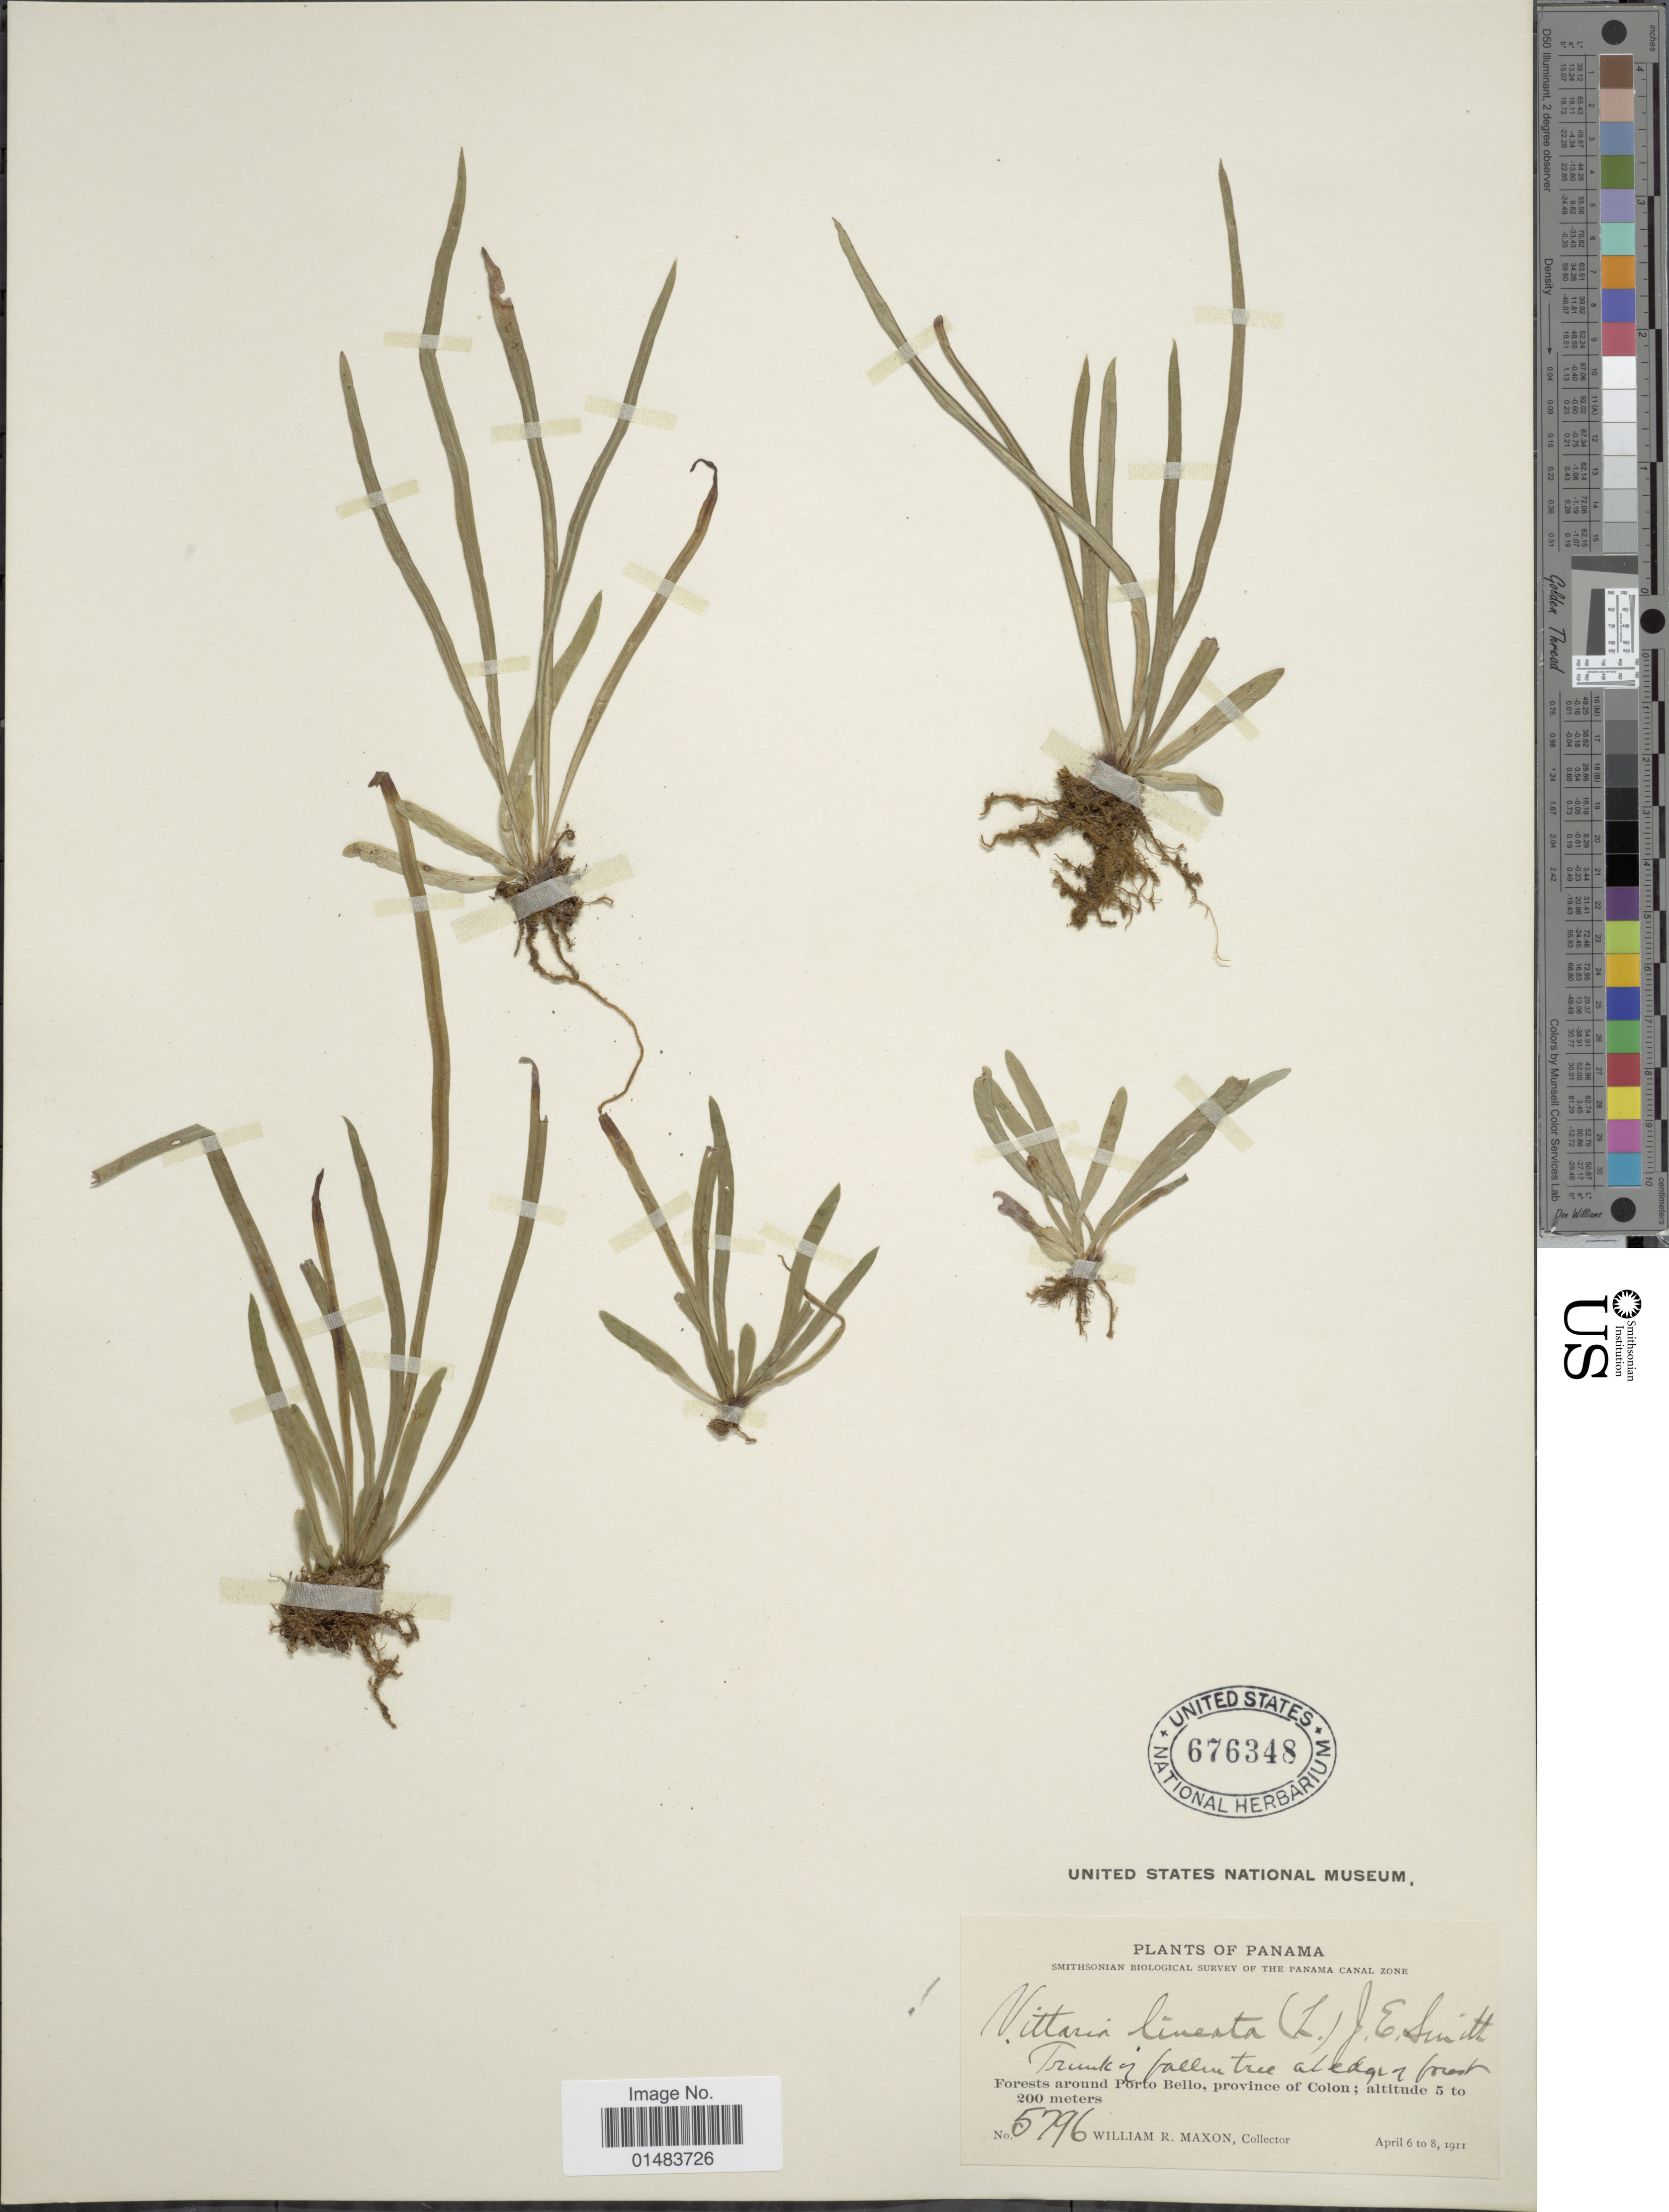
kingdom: Plantae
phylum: Tracheophyta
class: Polypodiopsida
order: Polypodiales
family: Pteridaceae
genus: Vittaria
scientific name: Vittaria lineata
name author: (L.) Sm.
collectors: W. R. Maxon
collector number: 5796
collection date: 1911-04-06/1911-04-08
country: Panama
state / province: Colón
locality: Plants of Panama, Forests around Porto Bello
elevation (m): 5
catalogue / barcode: US 676348